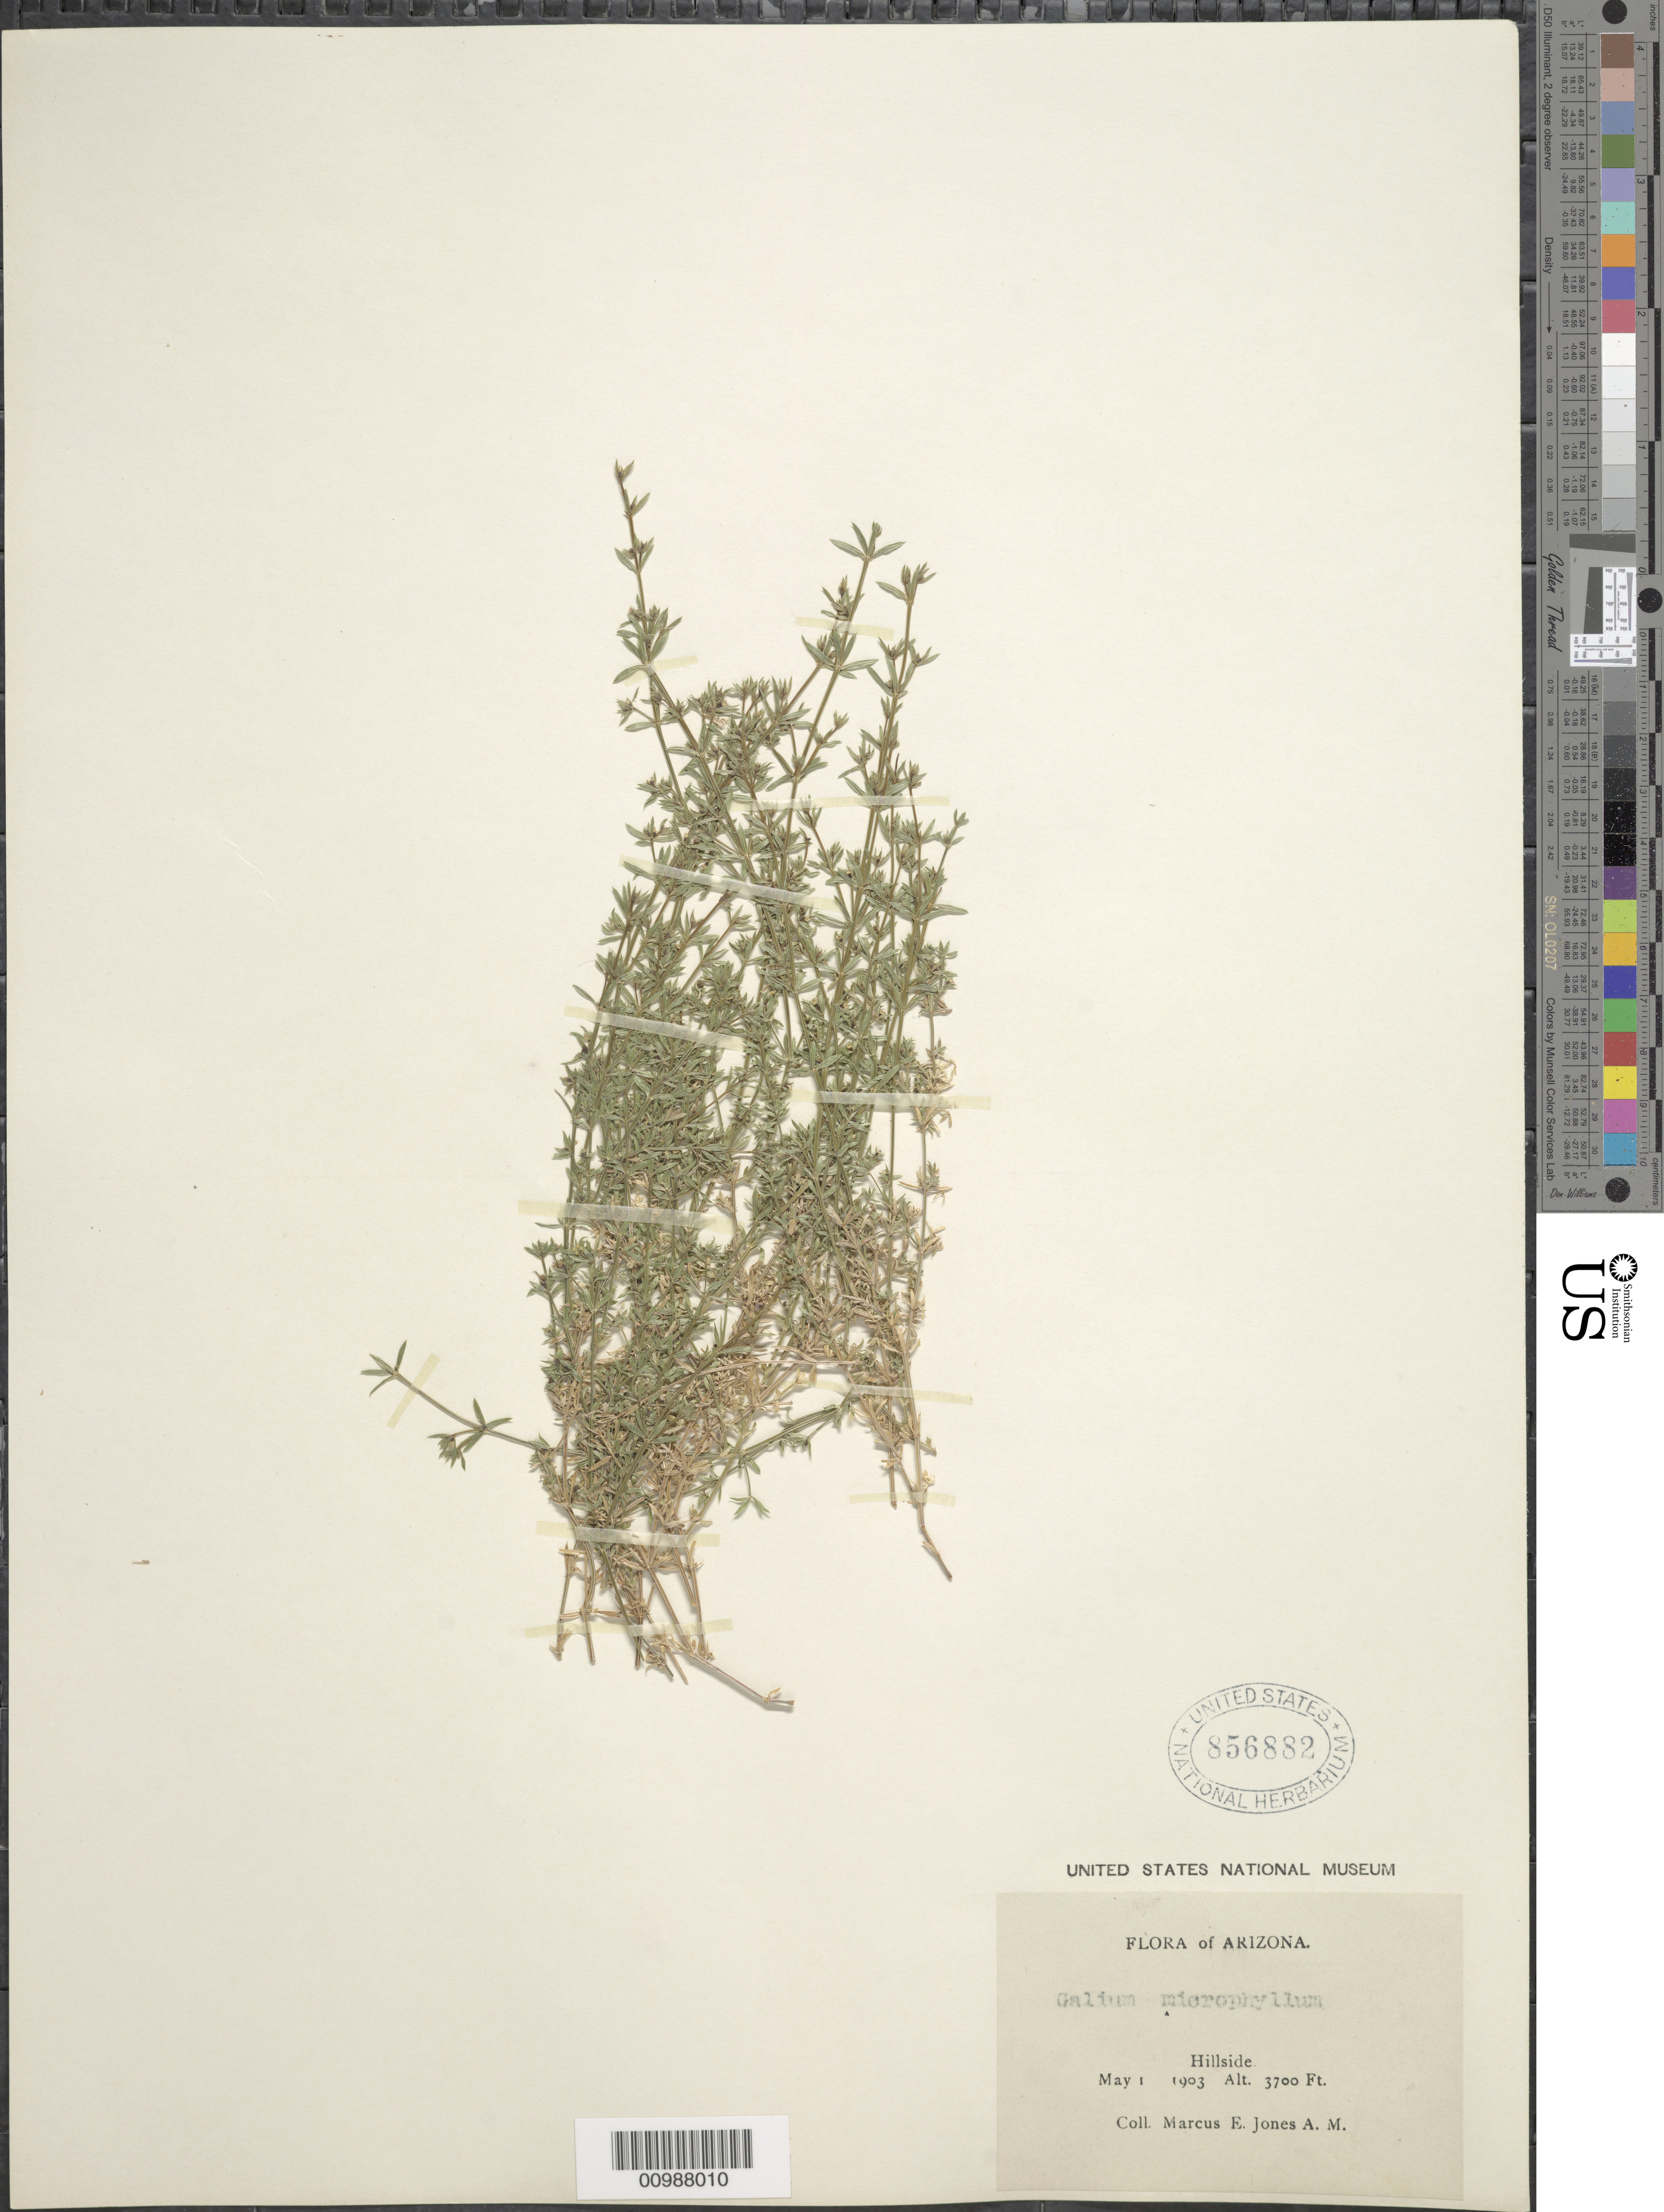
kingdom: Plantae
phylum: Tracheophyta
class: Magnoliopsida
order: Gentianales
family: Rubiaceae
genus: Galium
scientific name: Galium microphyllum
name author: A. Gray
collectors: M. E. Jones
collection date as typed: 01 May 1903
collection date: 1903-05-01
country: United States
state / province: Arizona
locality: Hillside.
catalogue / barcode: US 856882